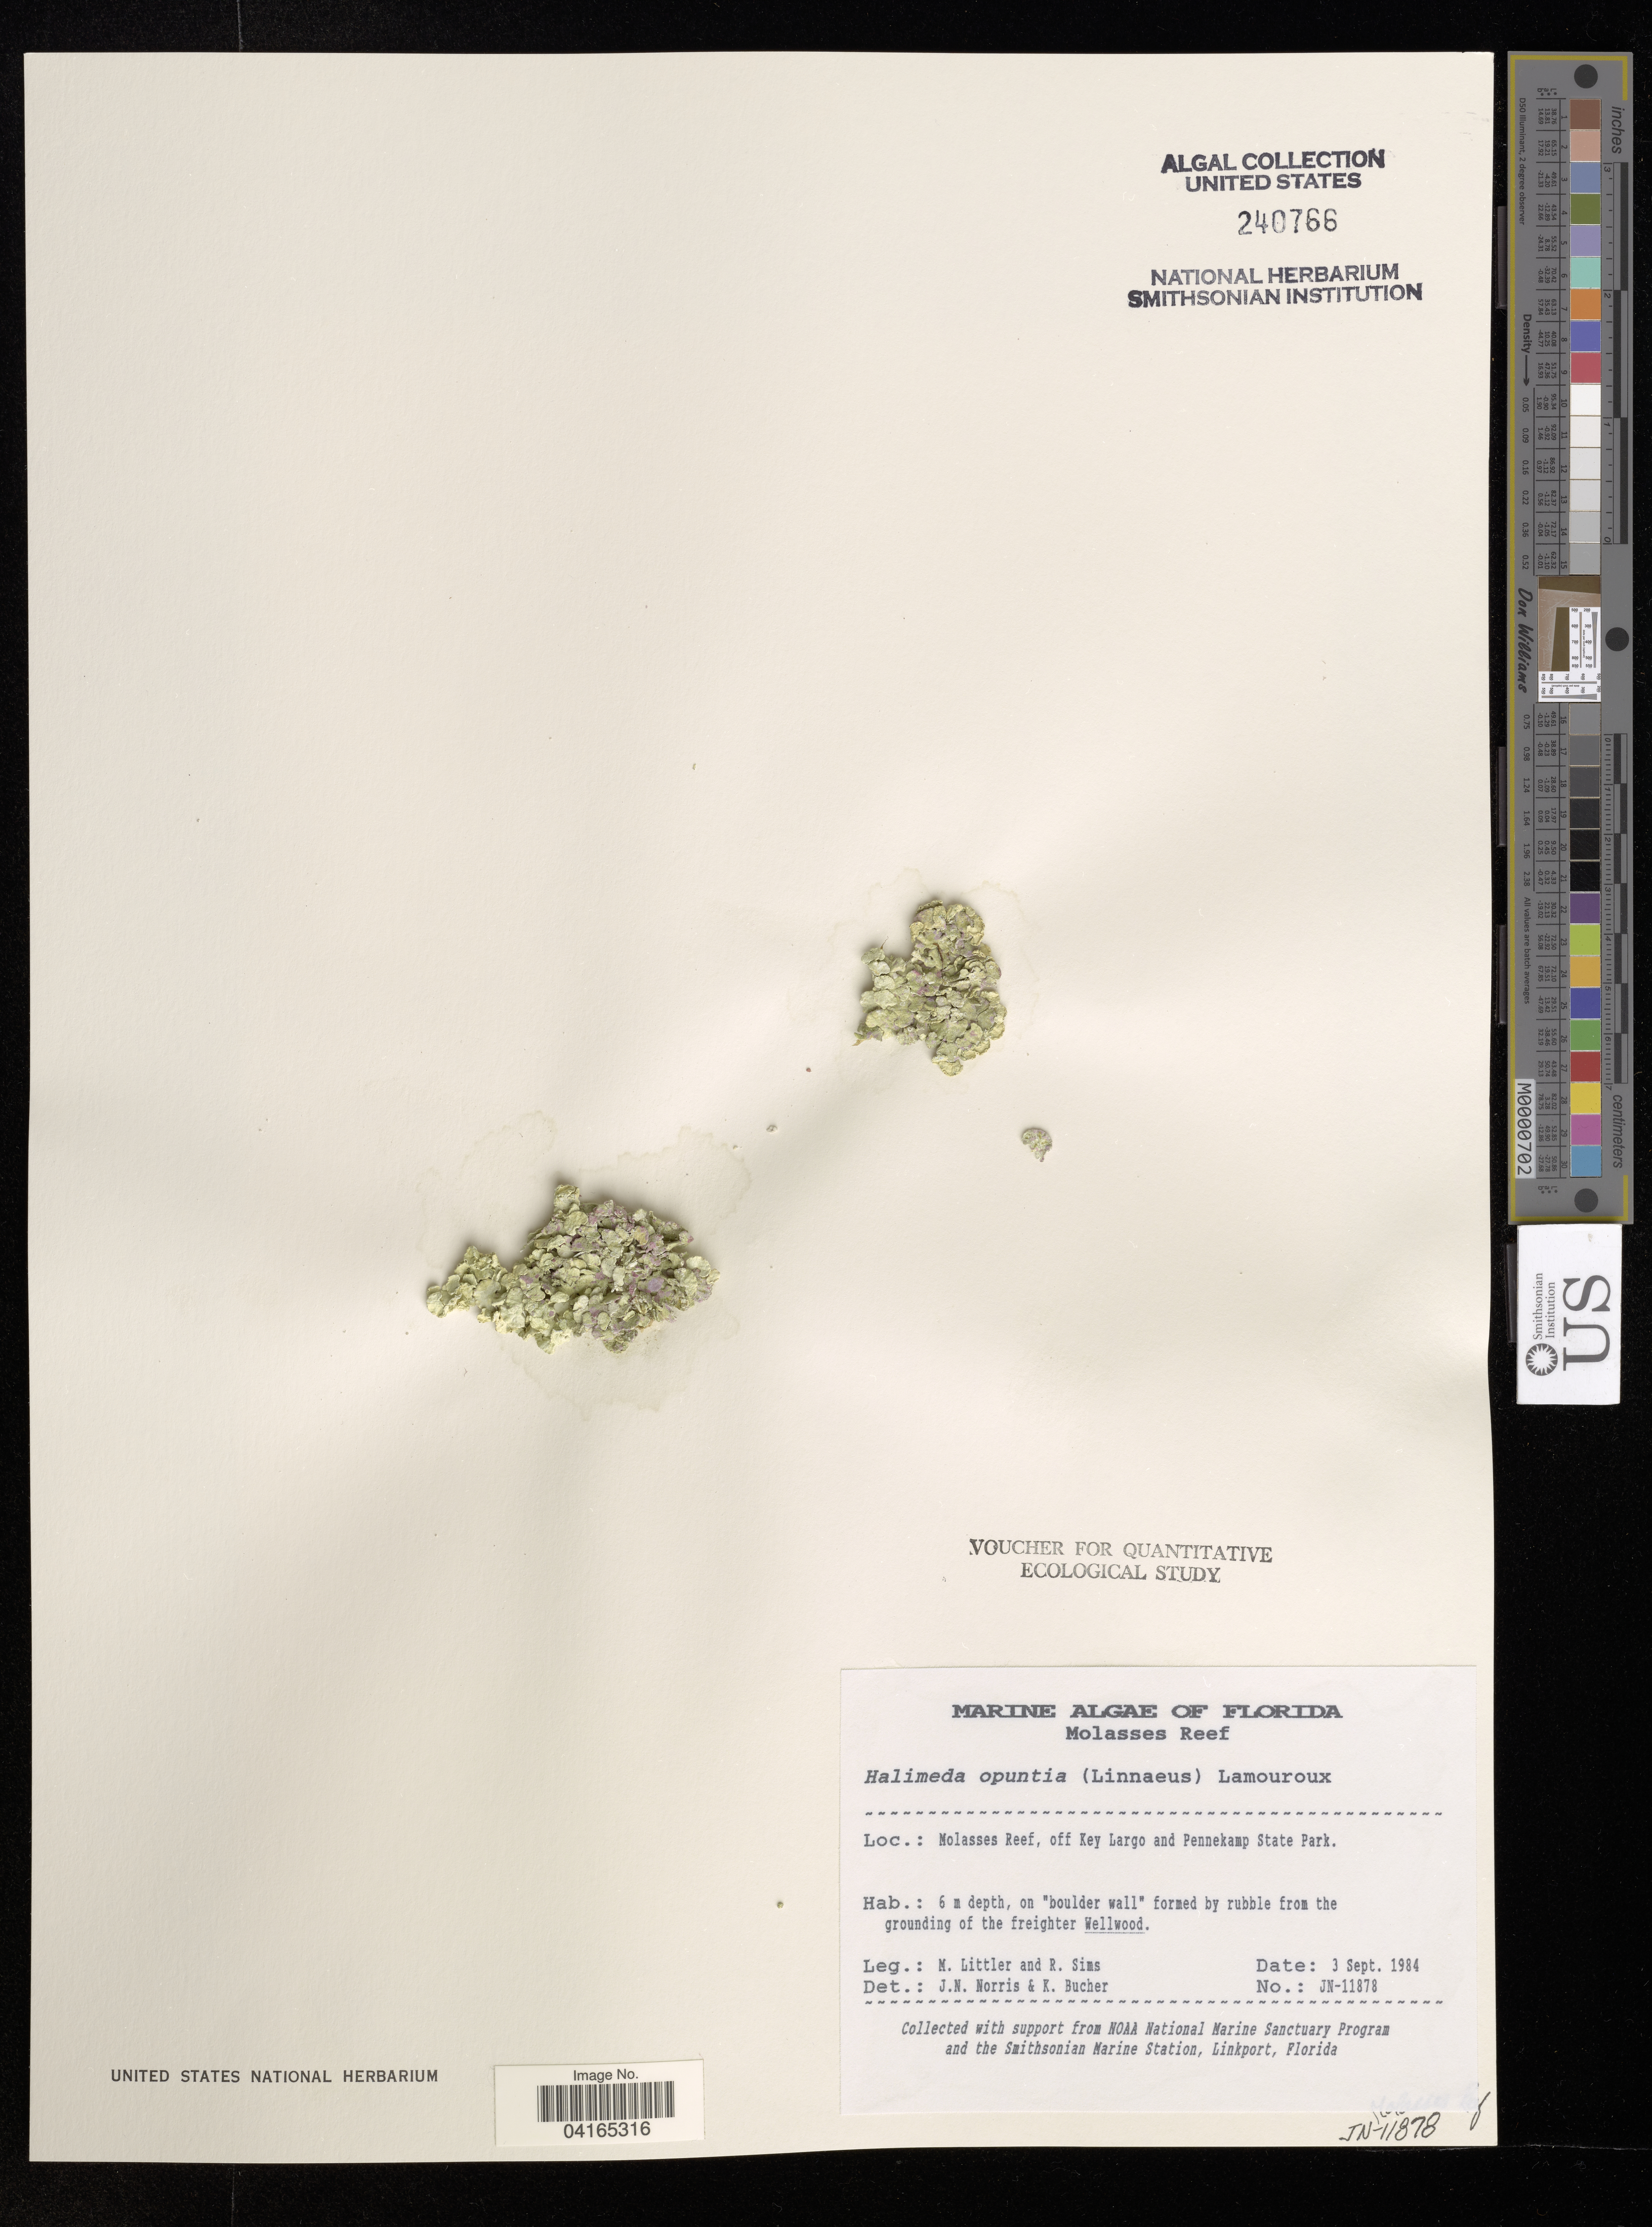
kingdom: Plantae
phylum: Chlorophyta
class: Ulvophyceae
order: Bryopsidales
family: Halimedaceae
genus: Halimeda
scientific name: Halimeda opuntia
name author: (L.) J.V.Lamouroux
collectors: M. Littler & R. Sims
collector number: JN-11878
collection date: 1984-09-03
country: United States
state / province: Florida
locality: Molasses Reef, off Key Largo and Pennekamp State Park.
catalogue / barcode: US 240766